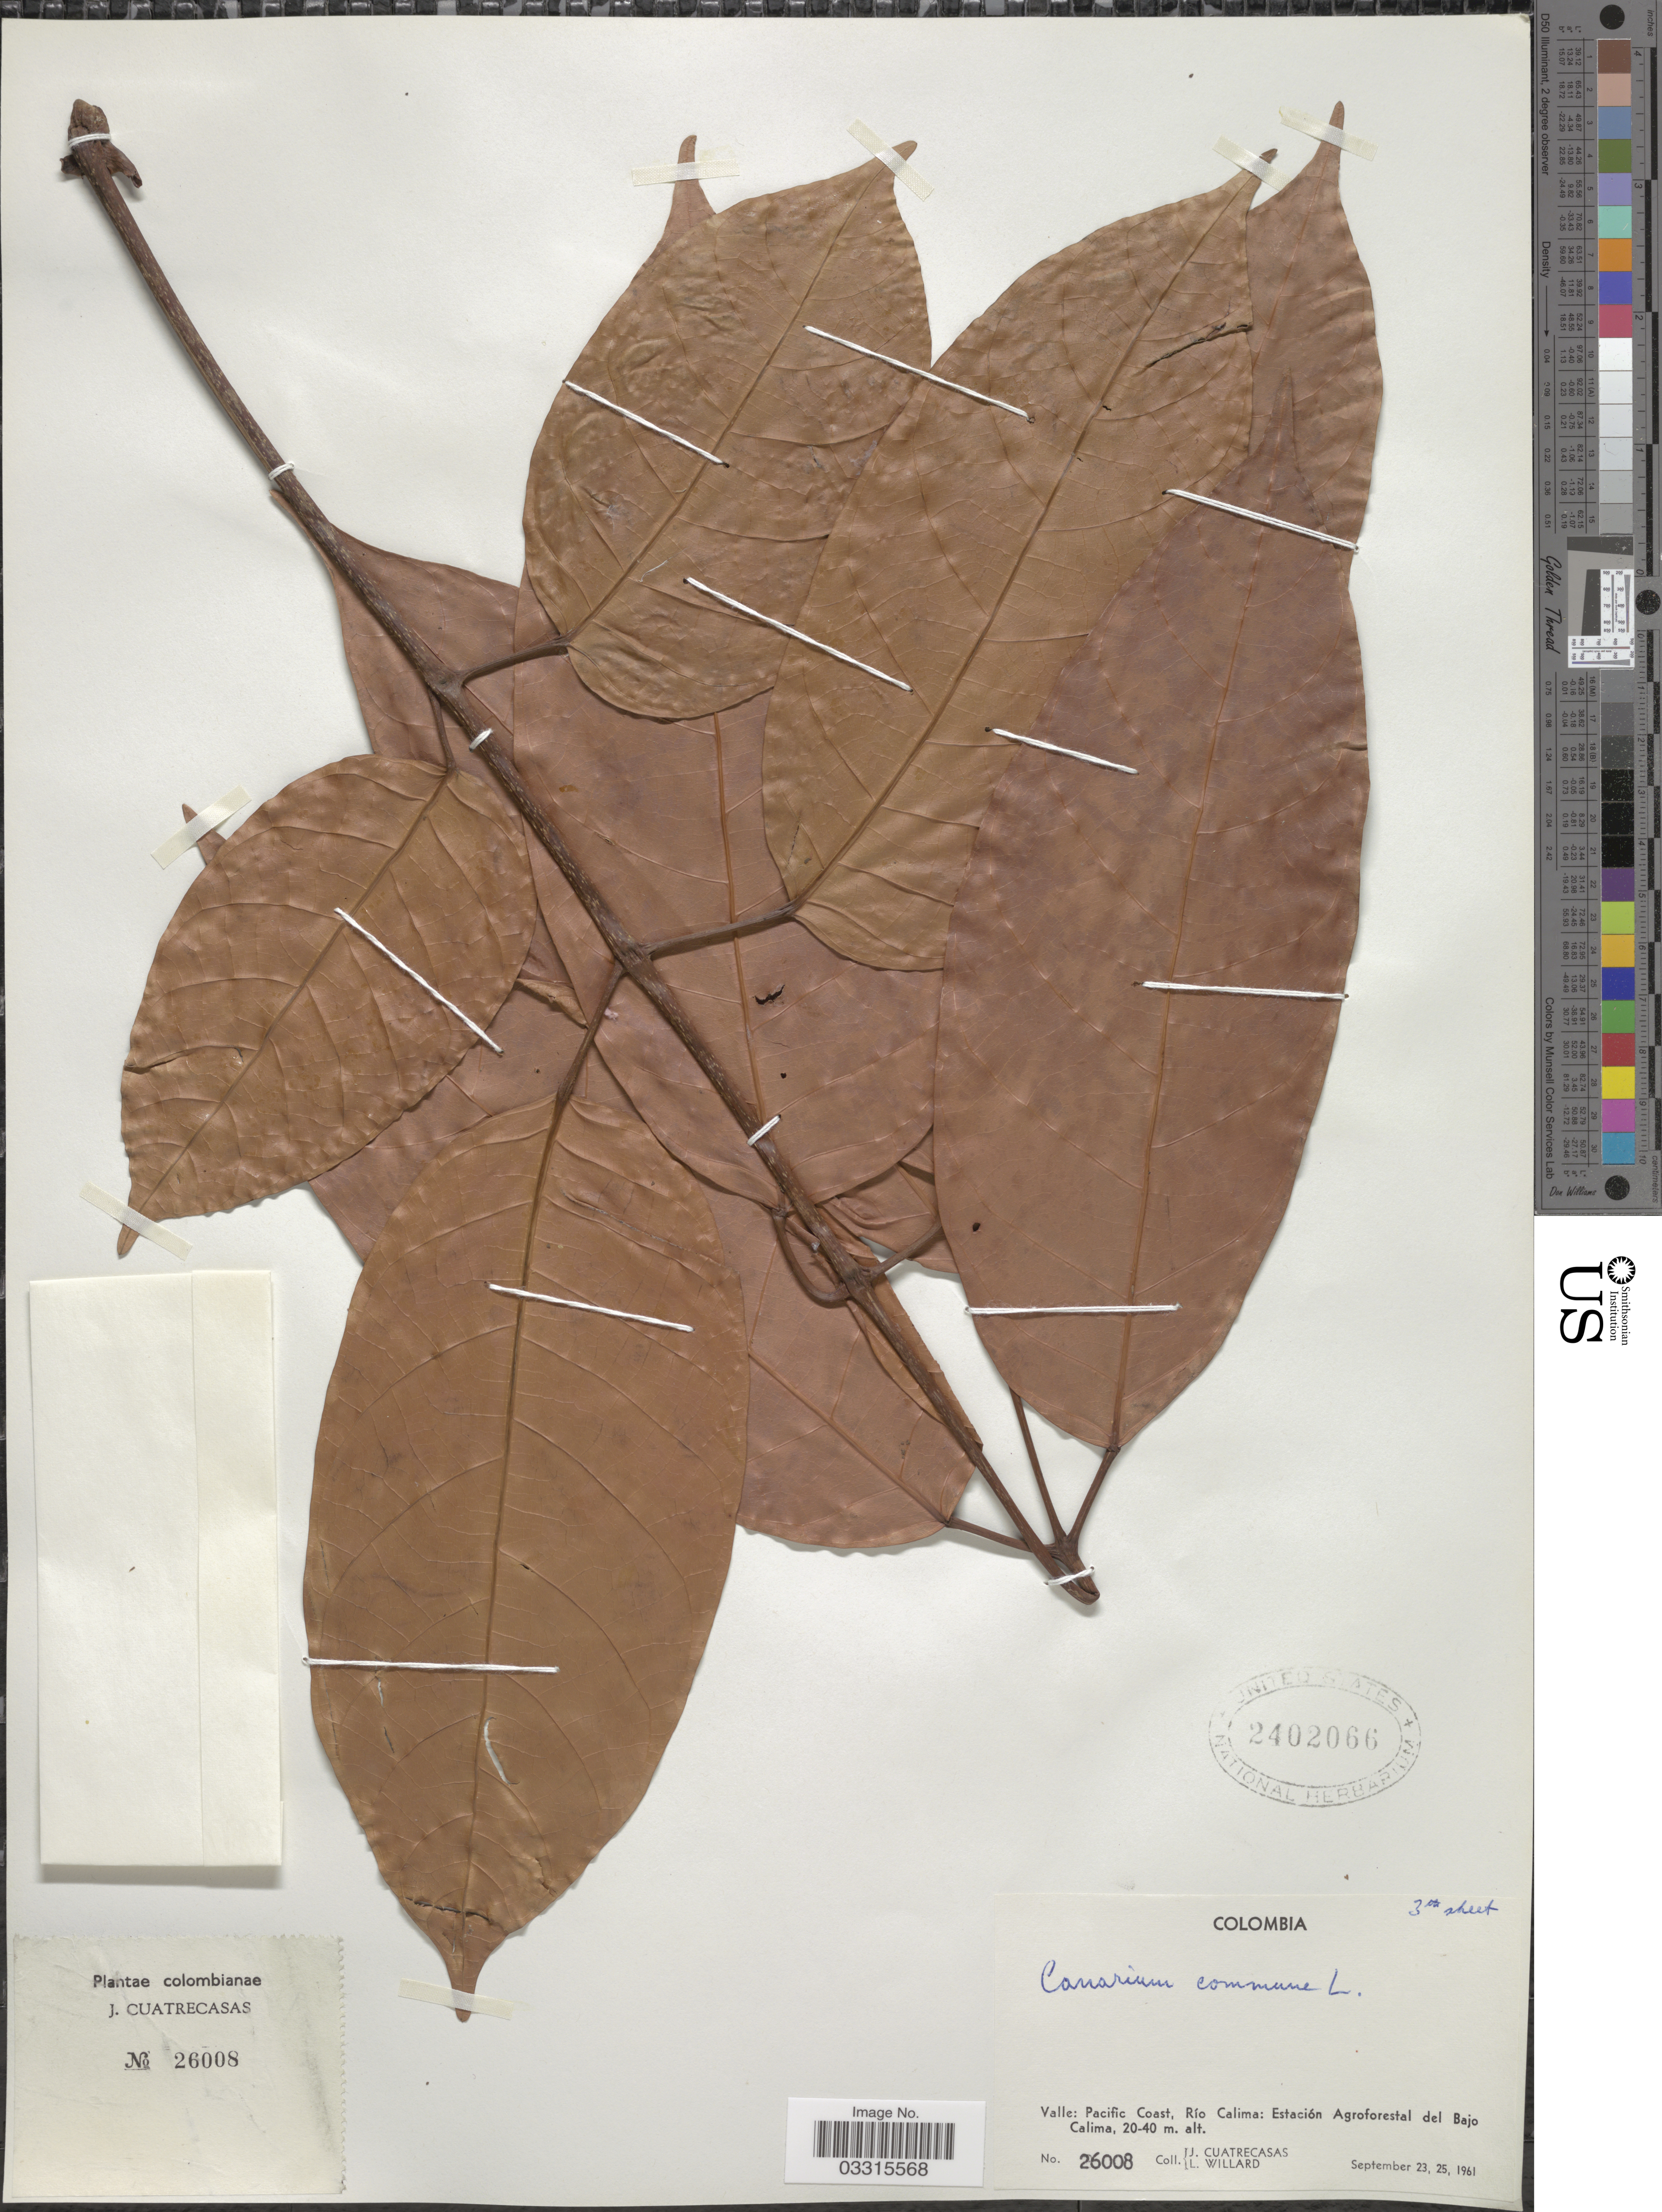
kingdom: Plantae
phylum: Tracheophyta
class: Magnoliopsida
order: Sapindales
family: Burseraceae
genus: Canarium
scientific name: Canarium commune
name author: L.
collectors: J. Cuatrecasas & L. Willard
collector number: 26008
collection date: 1961-09-23/1961-09-25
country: Colombia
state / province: Valle del Cauca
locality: Valle: Pacific Coast, Río Calima: Estación Agroforestal del Bajo Calima.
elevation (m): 20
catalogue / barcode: US 2402066